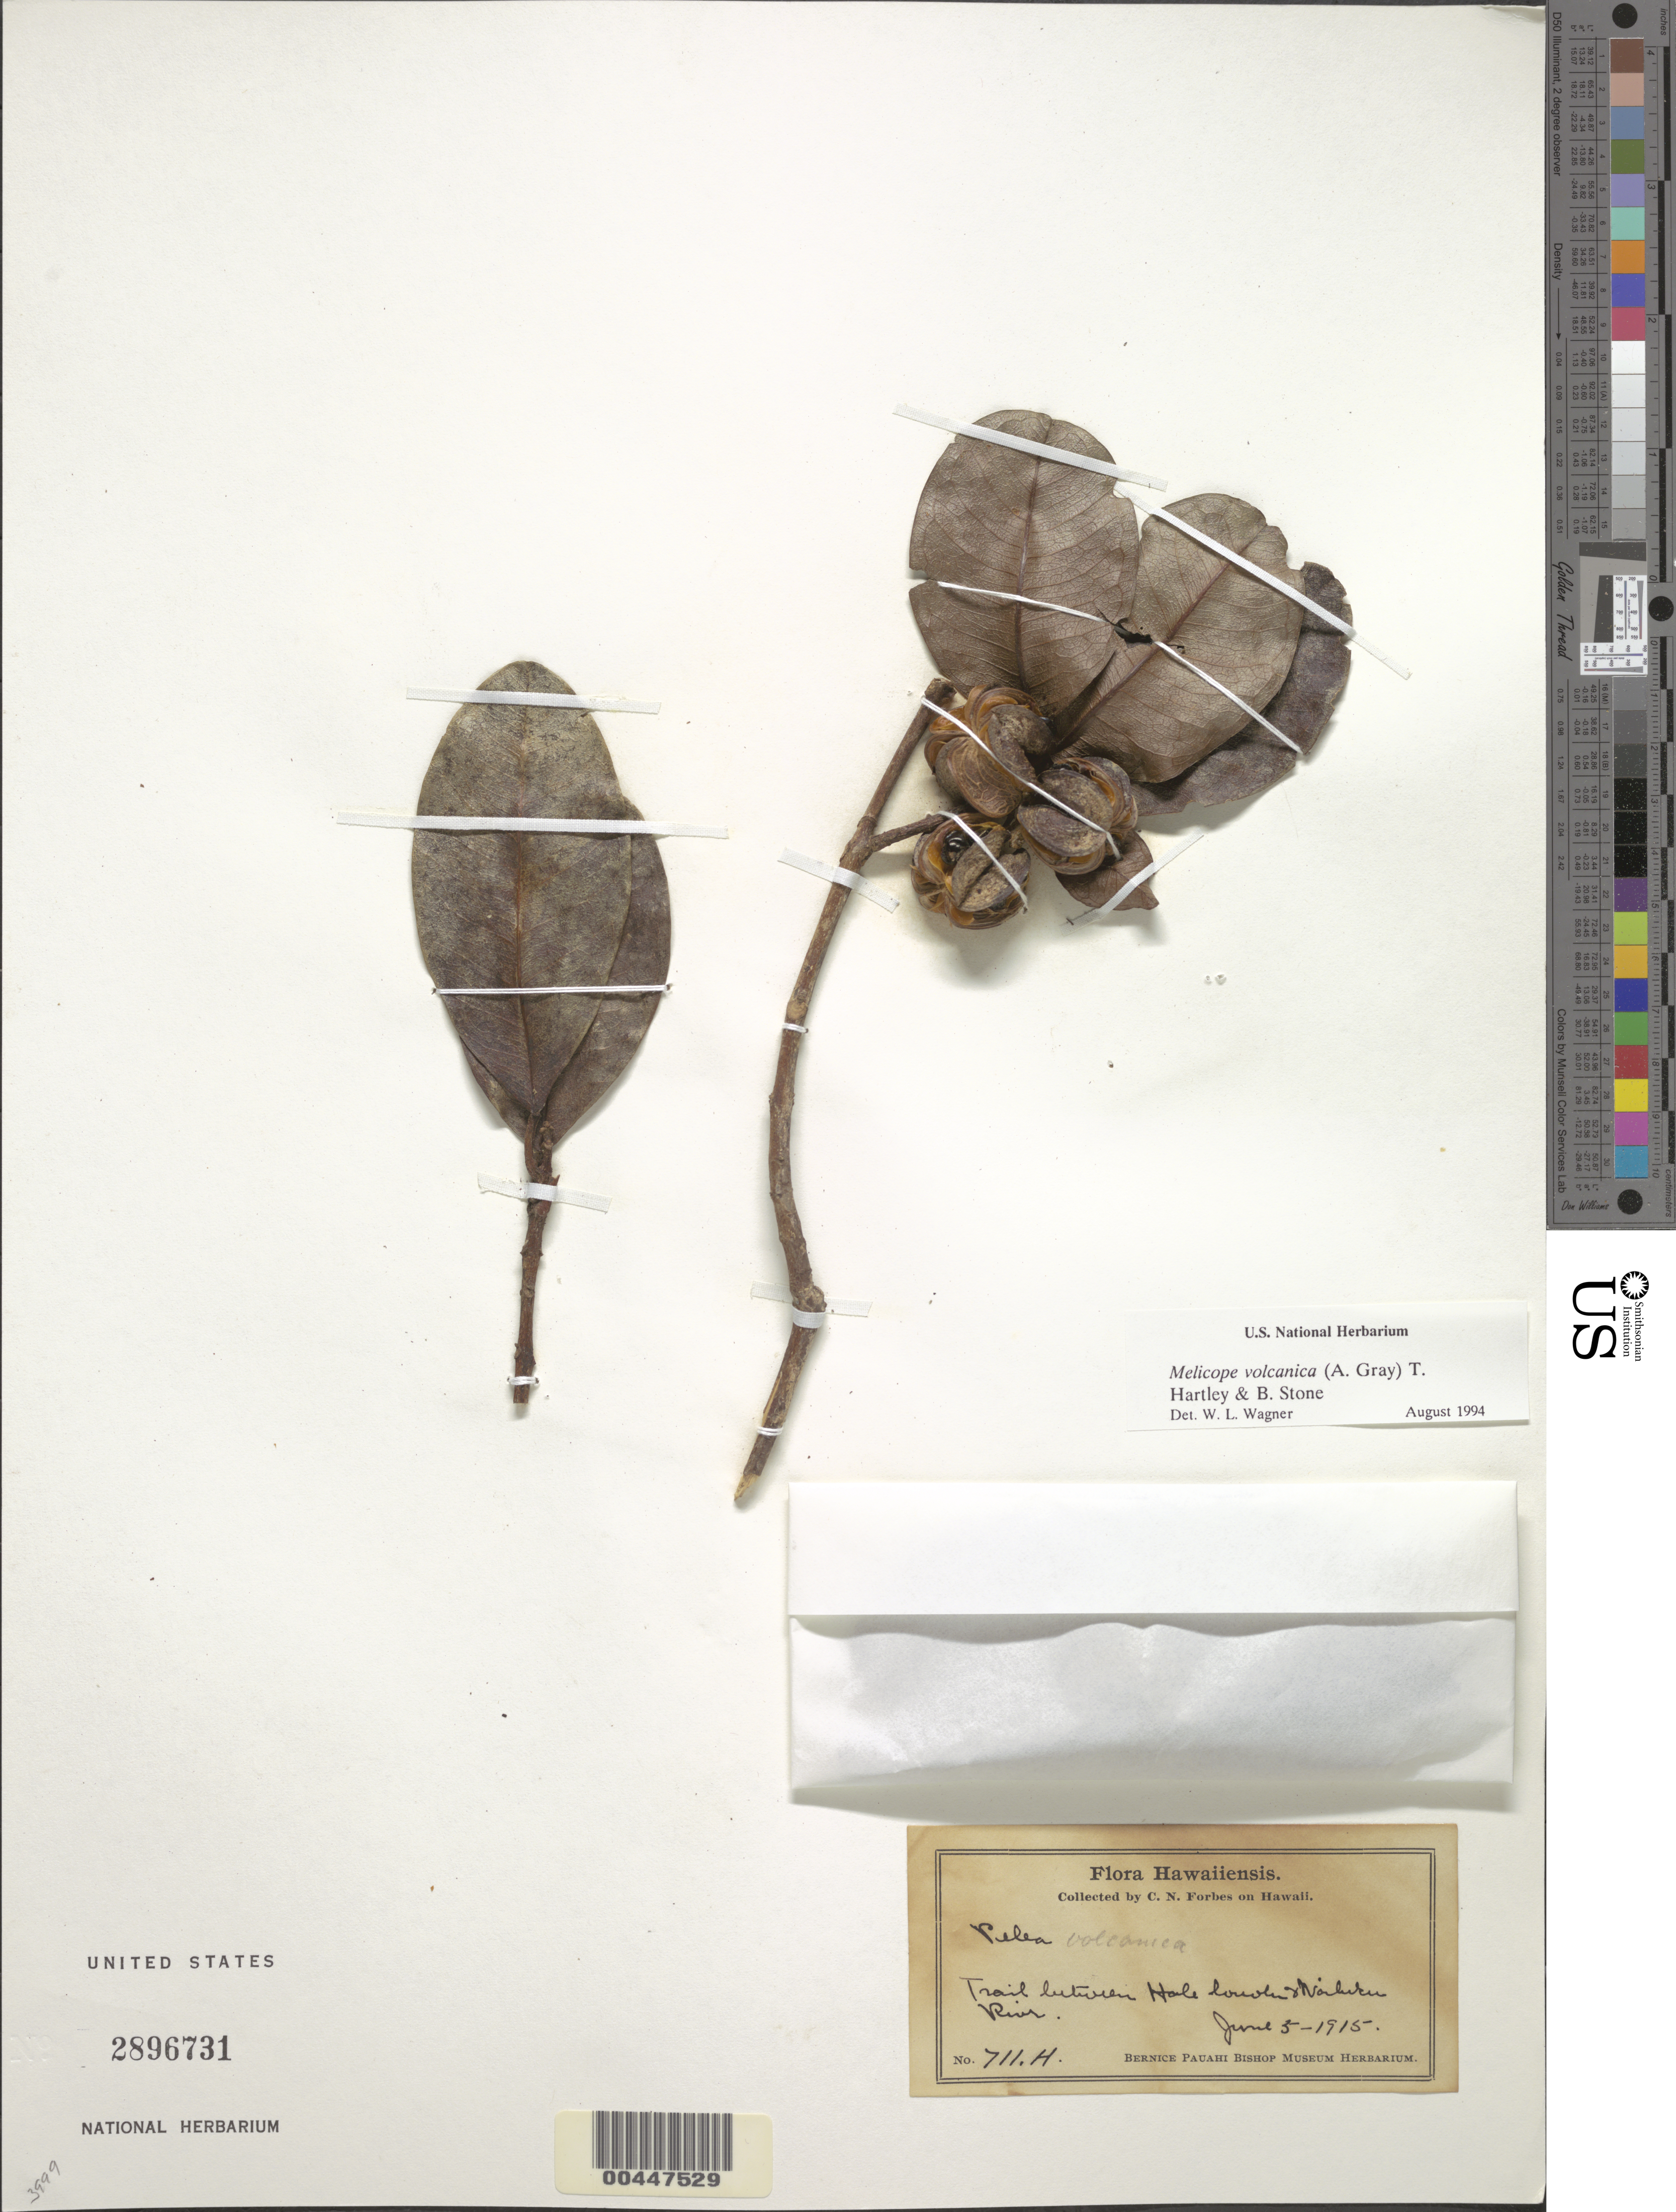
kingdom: Plantae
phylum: Tracheophyta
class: Magnoliopsida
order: Sapindales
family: Rutaceae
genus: Melicope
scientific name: Melicope volcanica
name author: (A. Gray) T.G. Hartley & B.C. Stone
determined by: Wagner, W. L., (BOT), Smithsonian Institution - National Museum of Natural History (UNITED STATES)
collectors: C. N. Forbes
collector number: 711.H.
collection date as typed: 5 Jun 1915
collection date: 1915-06-05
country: United States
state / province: Hawaii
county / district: Hawaii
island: Hawaii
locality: Trail between Halelouolu and Wailuku River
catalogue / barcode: US 2896731